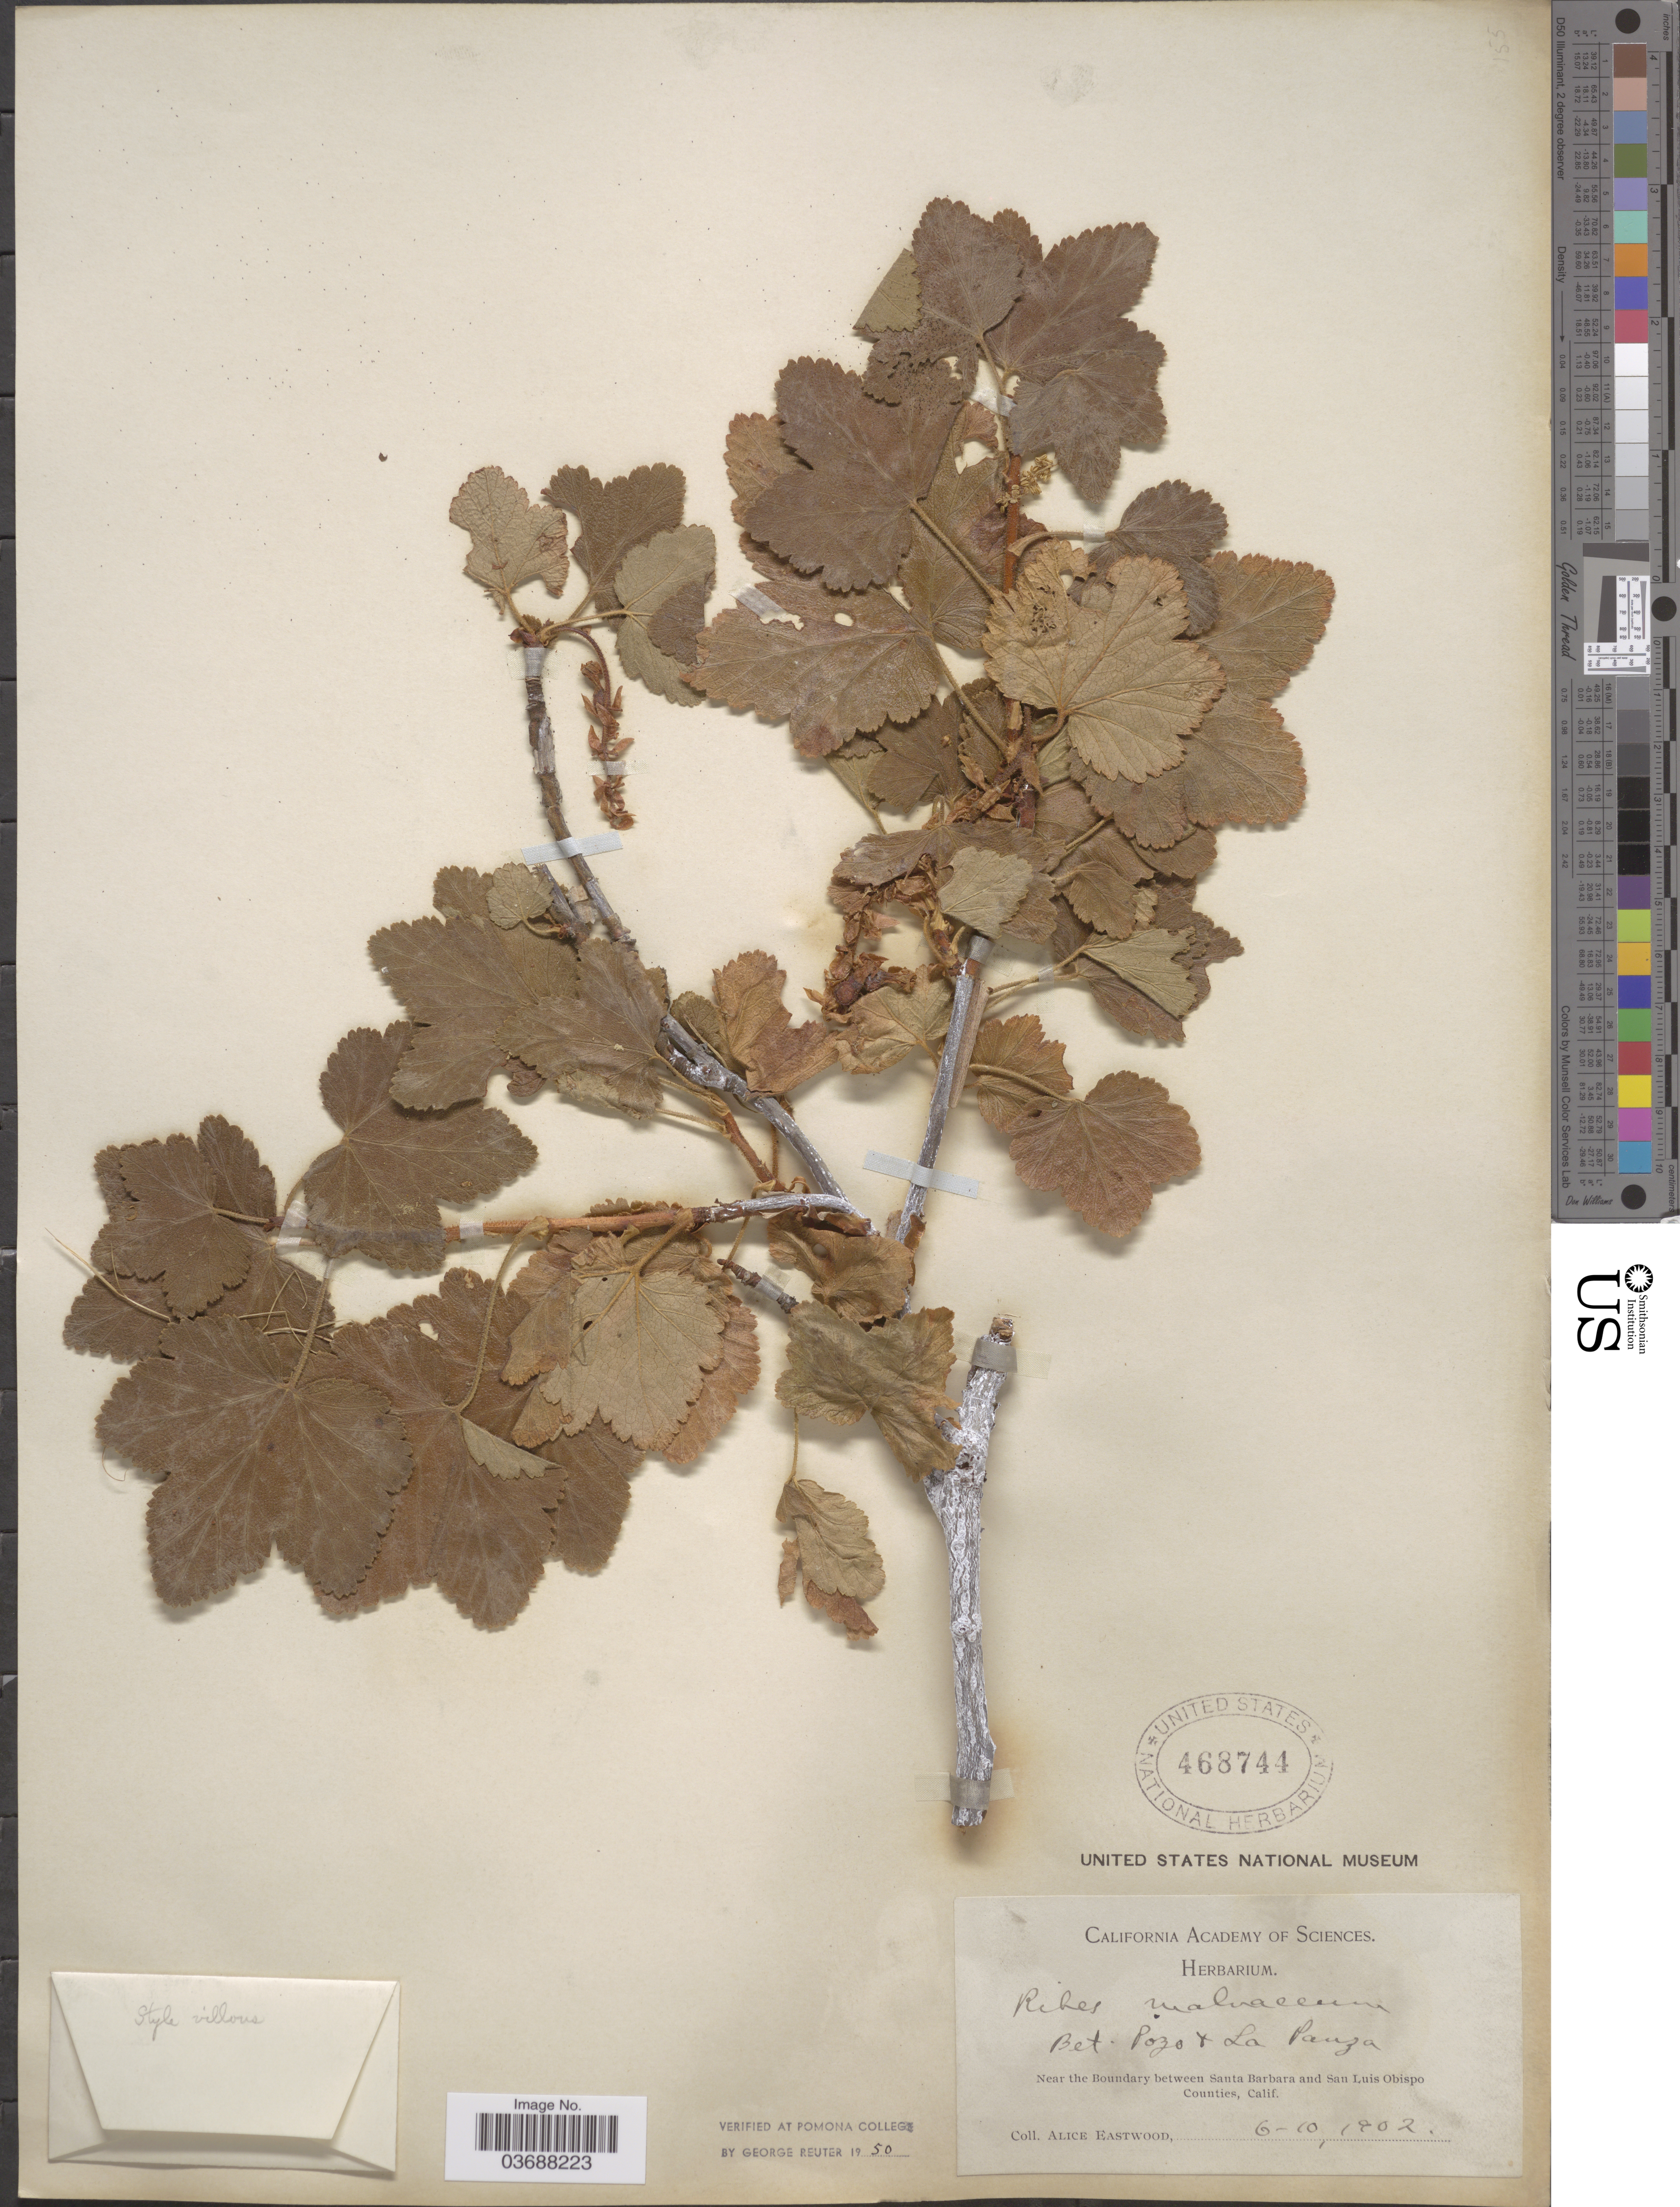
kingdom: Plantae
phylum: Tracheophyta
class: Magnoliopsida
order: Saxifragales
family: Grossulariaceae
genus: Ribes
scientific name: Ribes malvaceum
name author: Sm.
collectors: A. Eastwood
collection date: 1902-06/1902-10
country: United States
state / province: California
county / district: Santa Barbara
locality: Bet. Pozo & La Panza. Near the Boundary between Santa Barbara and San Luis Obispo Counties.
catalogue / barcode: US 468744